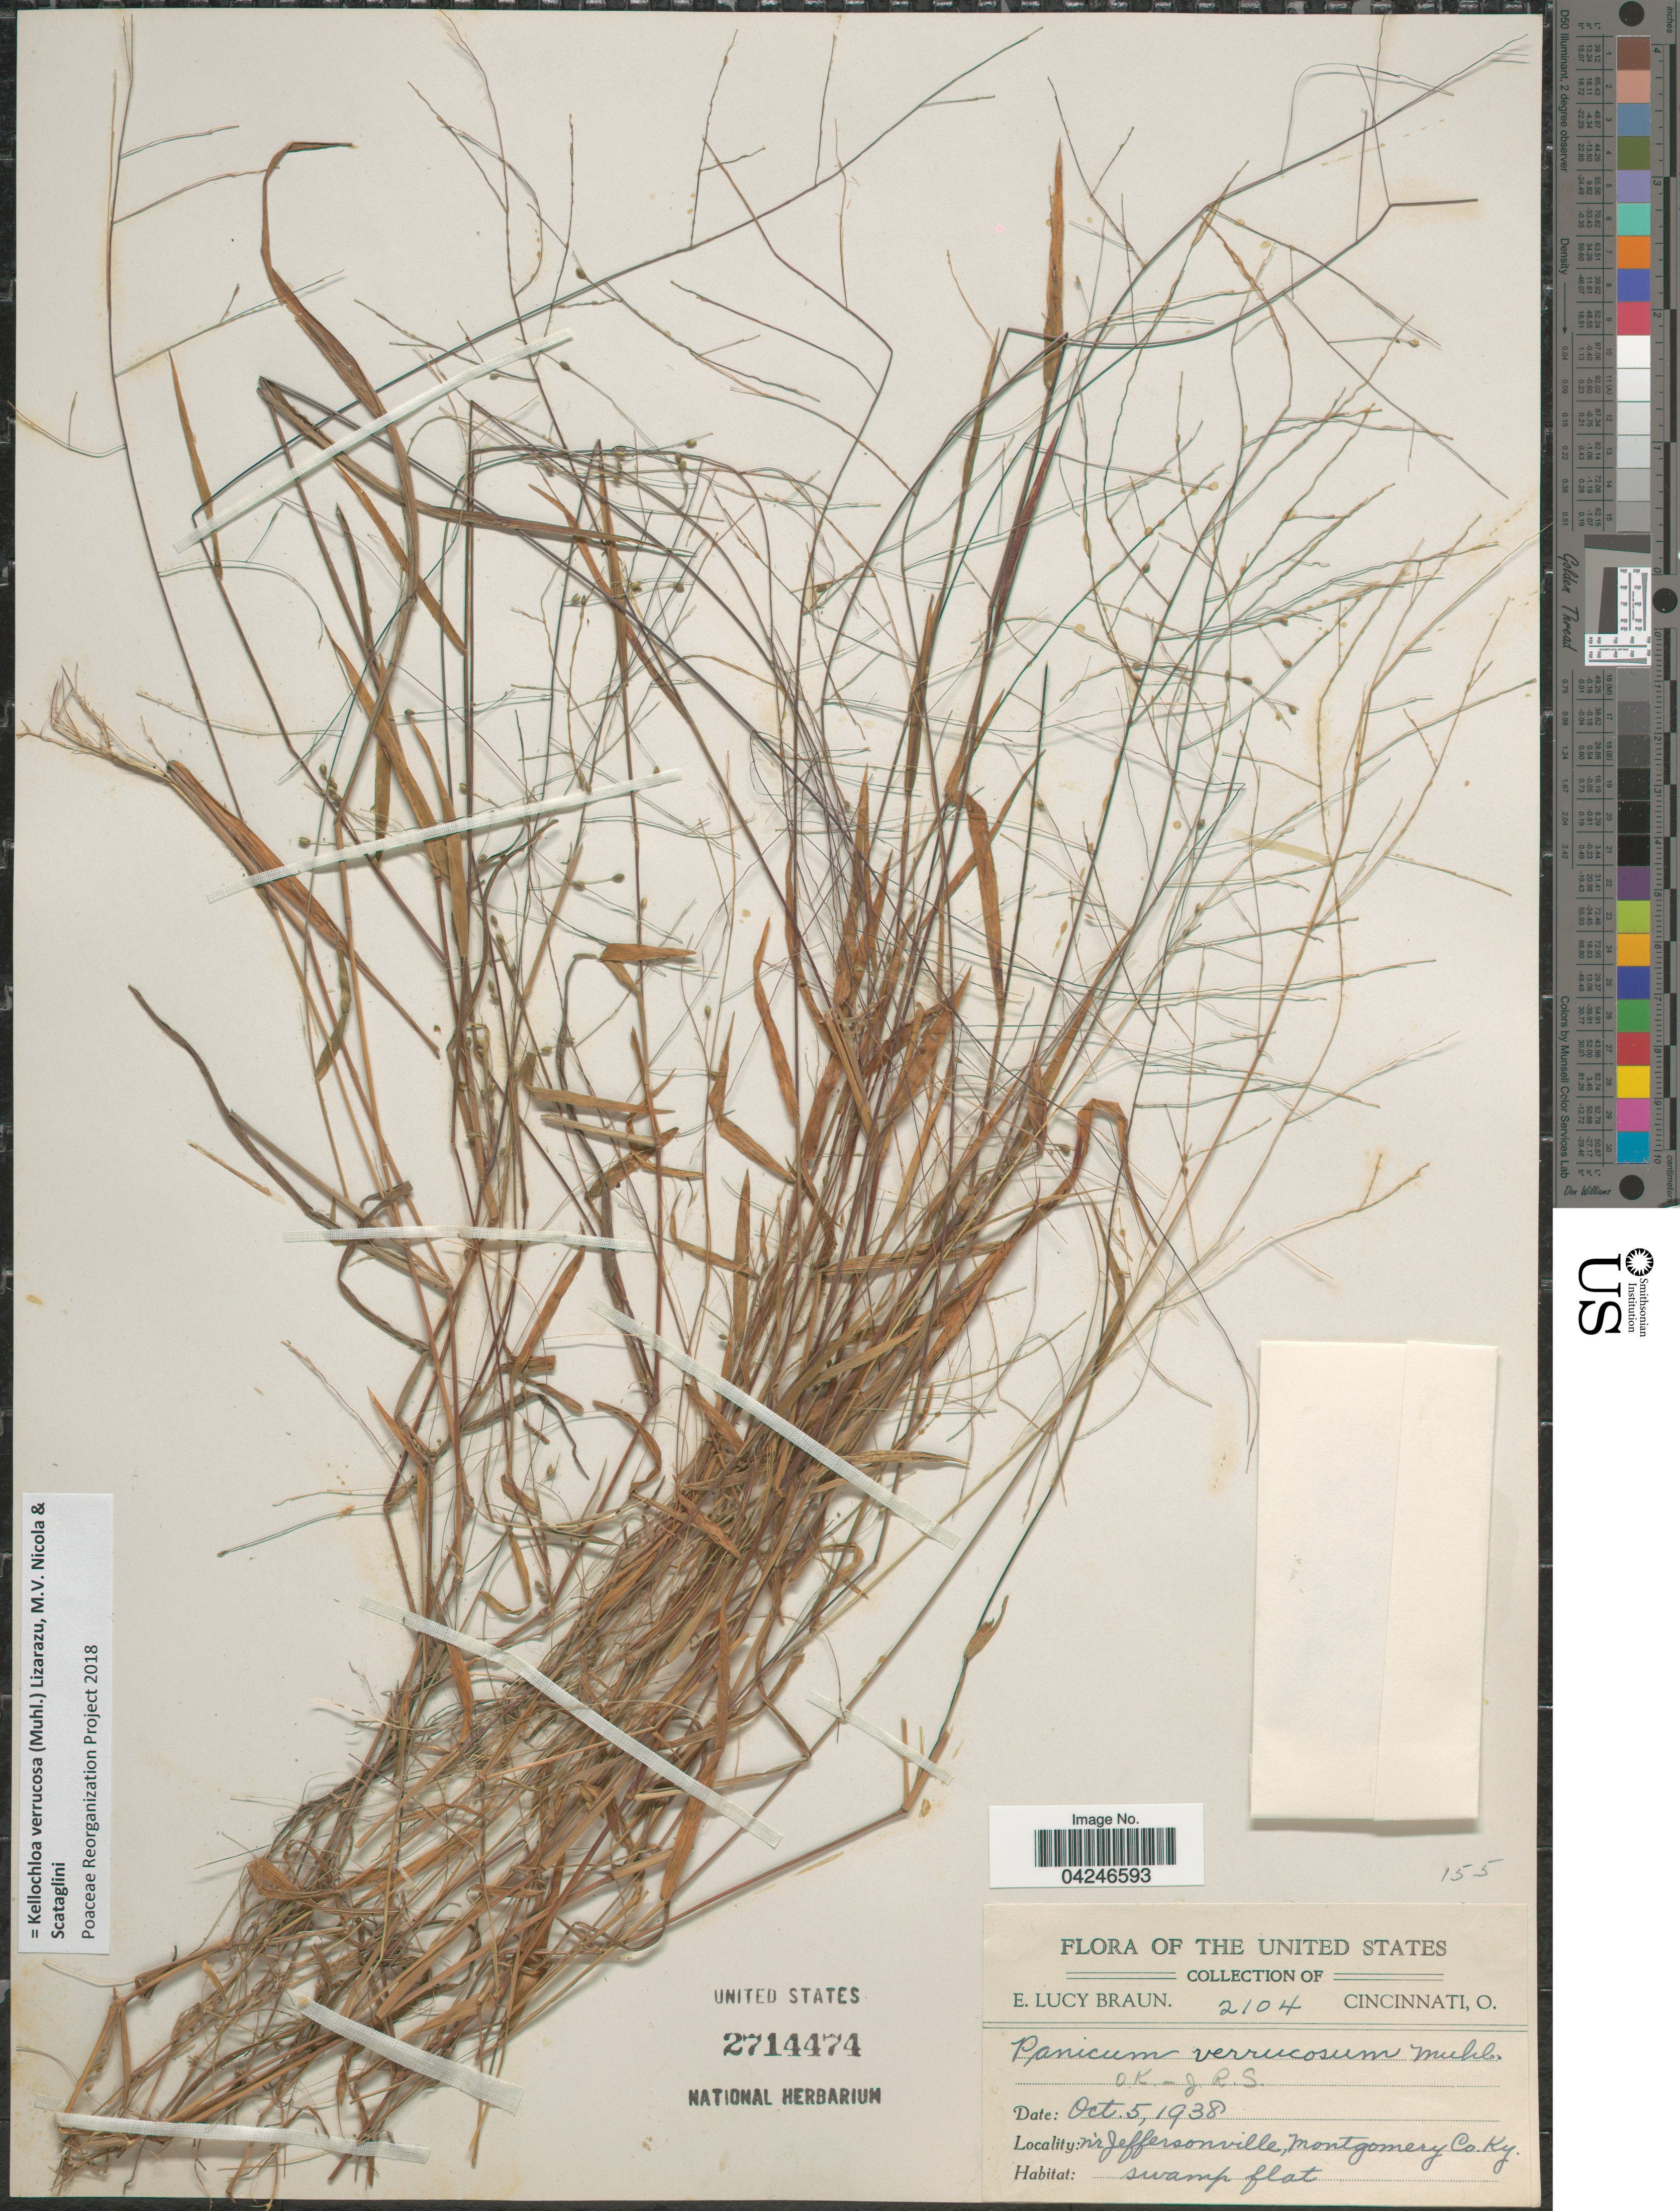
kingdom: Plantae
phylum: Tracheophyta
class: Liliopsida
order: Poales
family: Poaceae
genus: Kellochloa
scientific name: Kellochloa verrucosa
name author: (Muhl.) Lizarazu et al.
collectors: E. L. Braun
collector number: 2104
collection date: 1938-10-05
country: United States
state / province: Kentucky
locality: Nr Jeffersonville, Montgomery Co.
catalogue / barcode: US 2714474